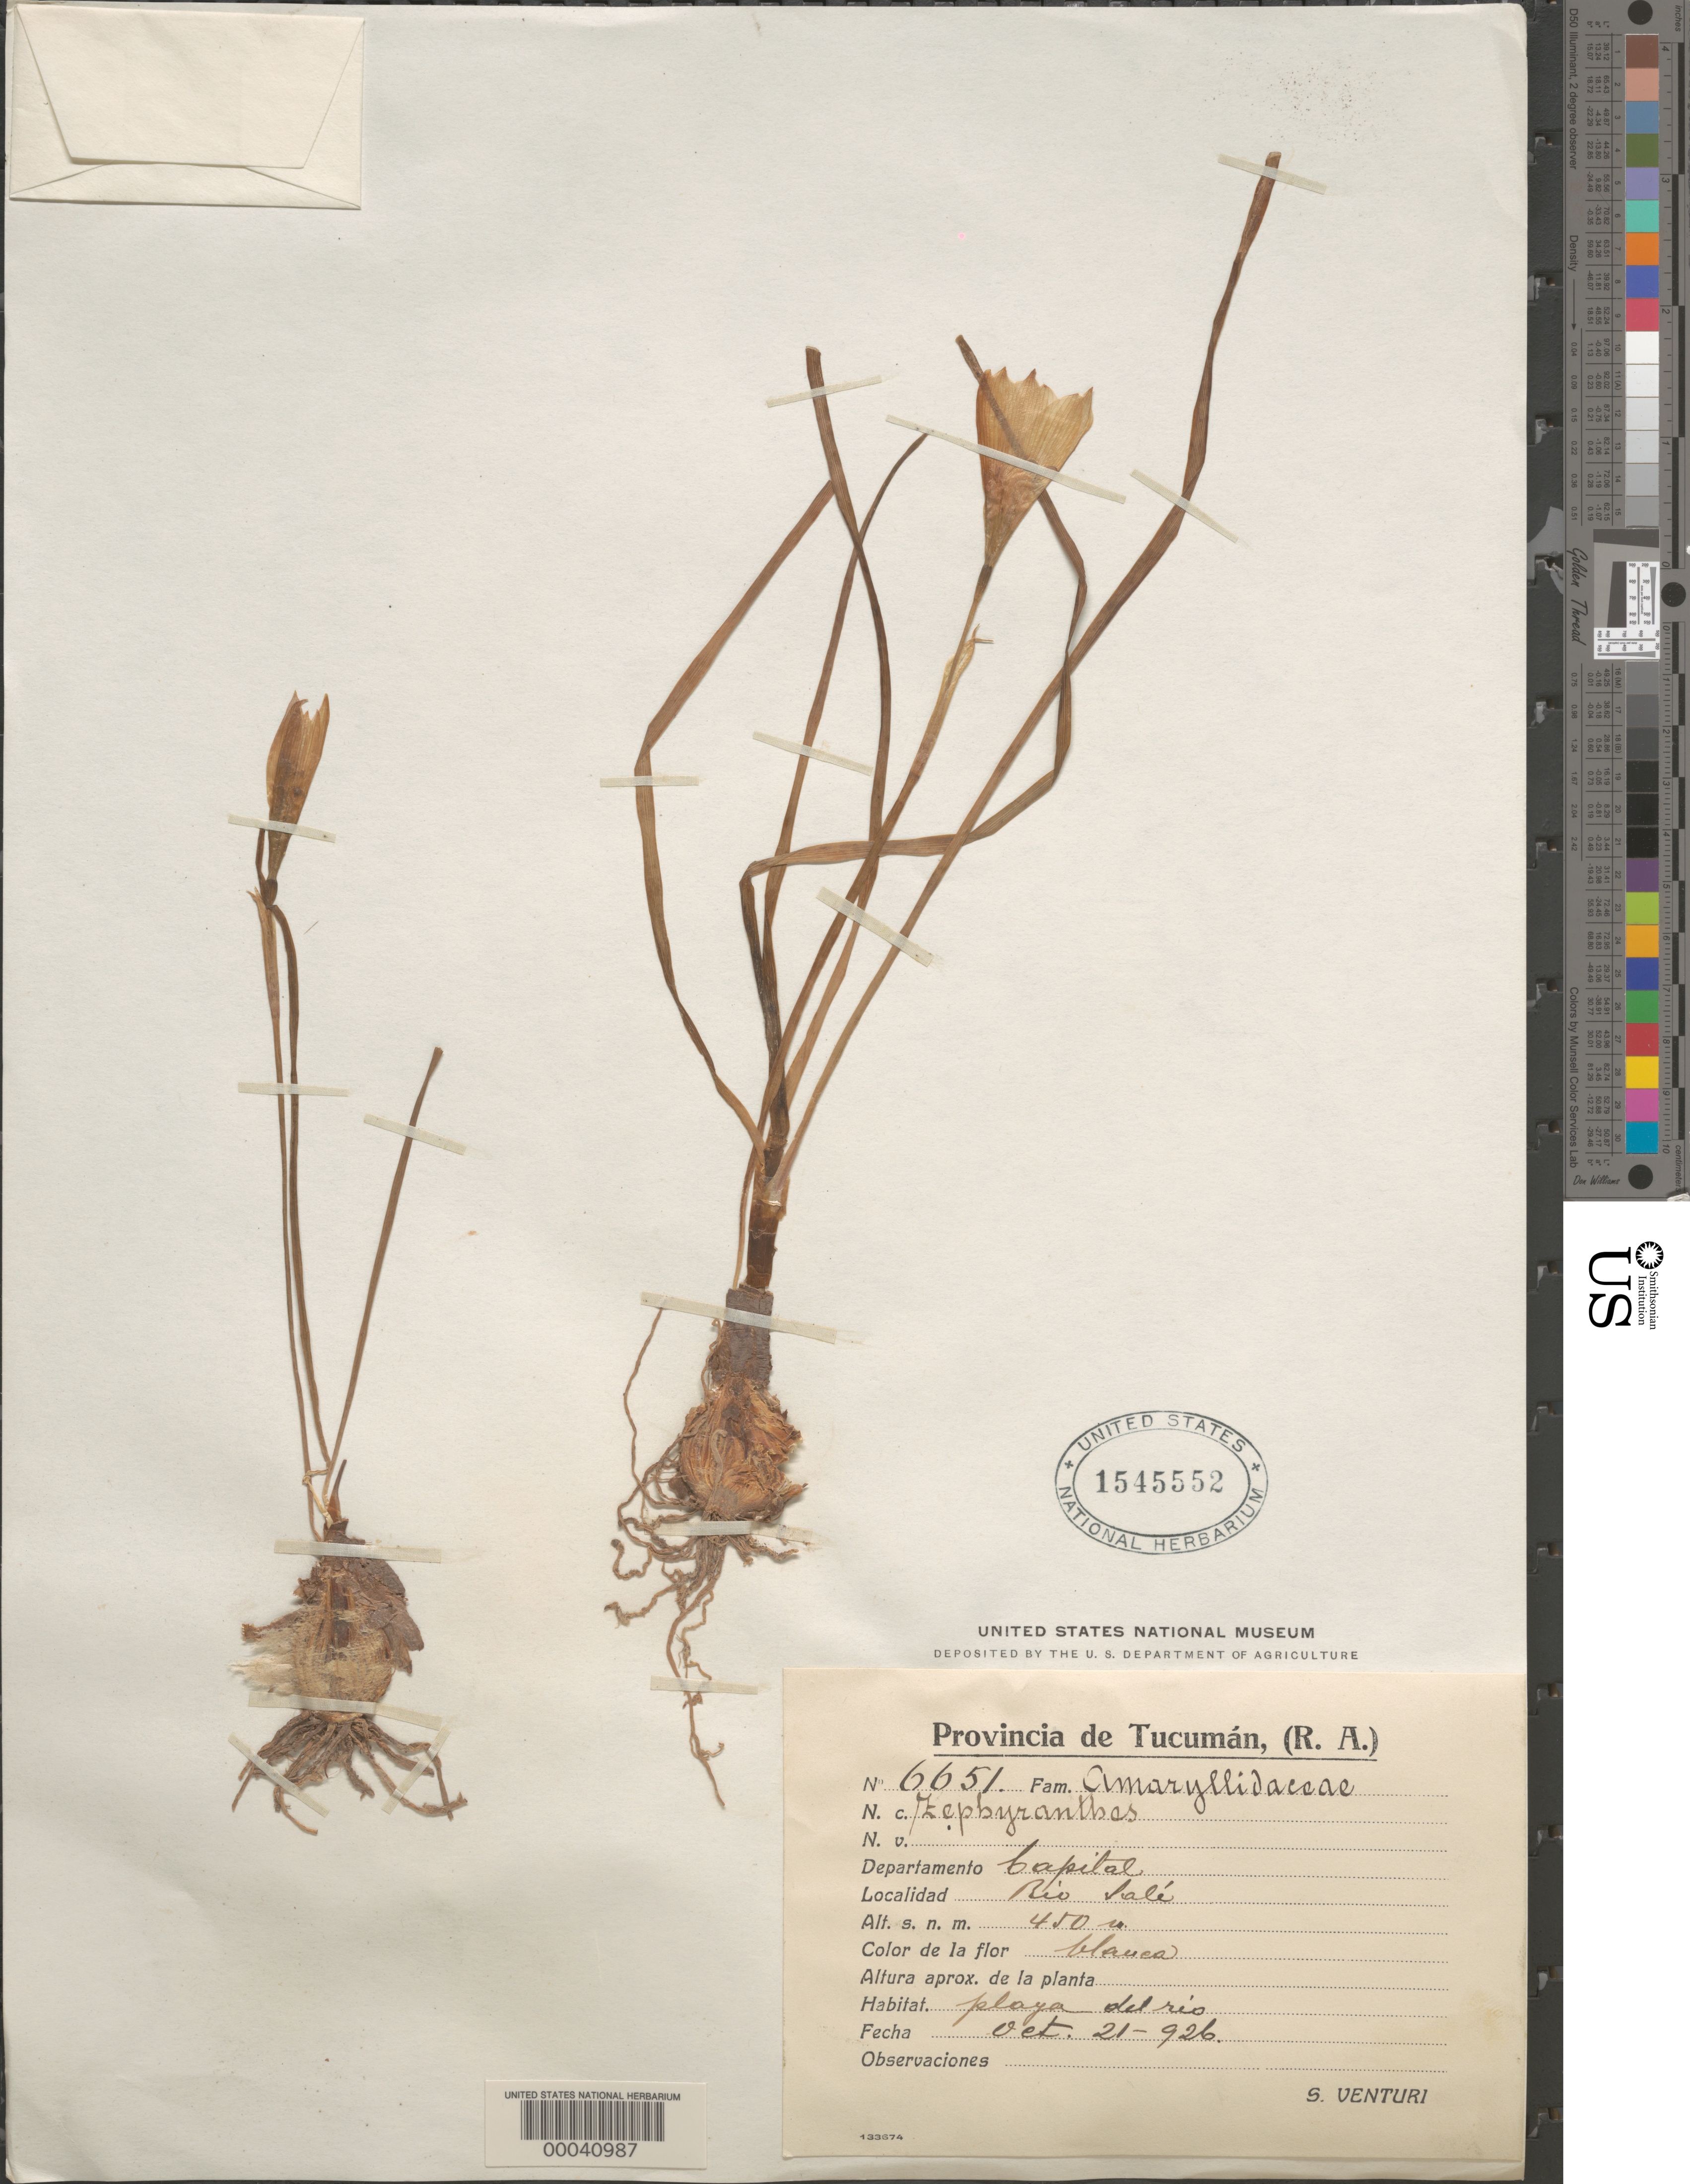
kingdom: Plantae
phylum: Tracheophyta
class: Liliopsida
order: Asparagales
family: Amaryllidaceae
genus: Zephyranthes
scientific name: Zephyranthes sp.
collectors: S. Venturi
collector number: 6651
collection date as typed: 21 Oct 1926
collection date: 1926-10-21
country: Argentina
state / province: Tucumán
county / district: Capital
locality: Rio Sali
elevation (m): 450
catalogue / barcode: US 1545552